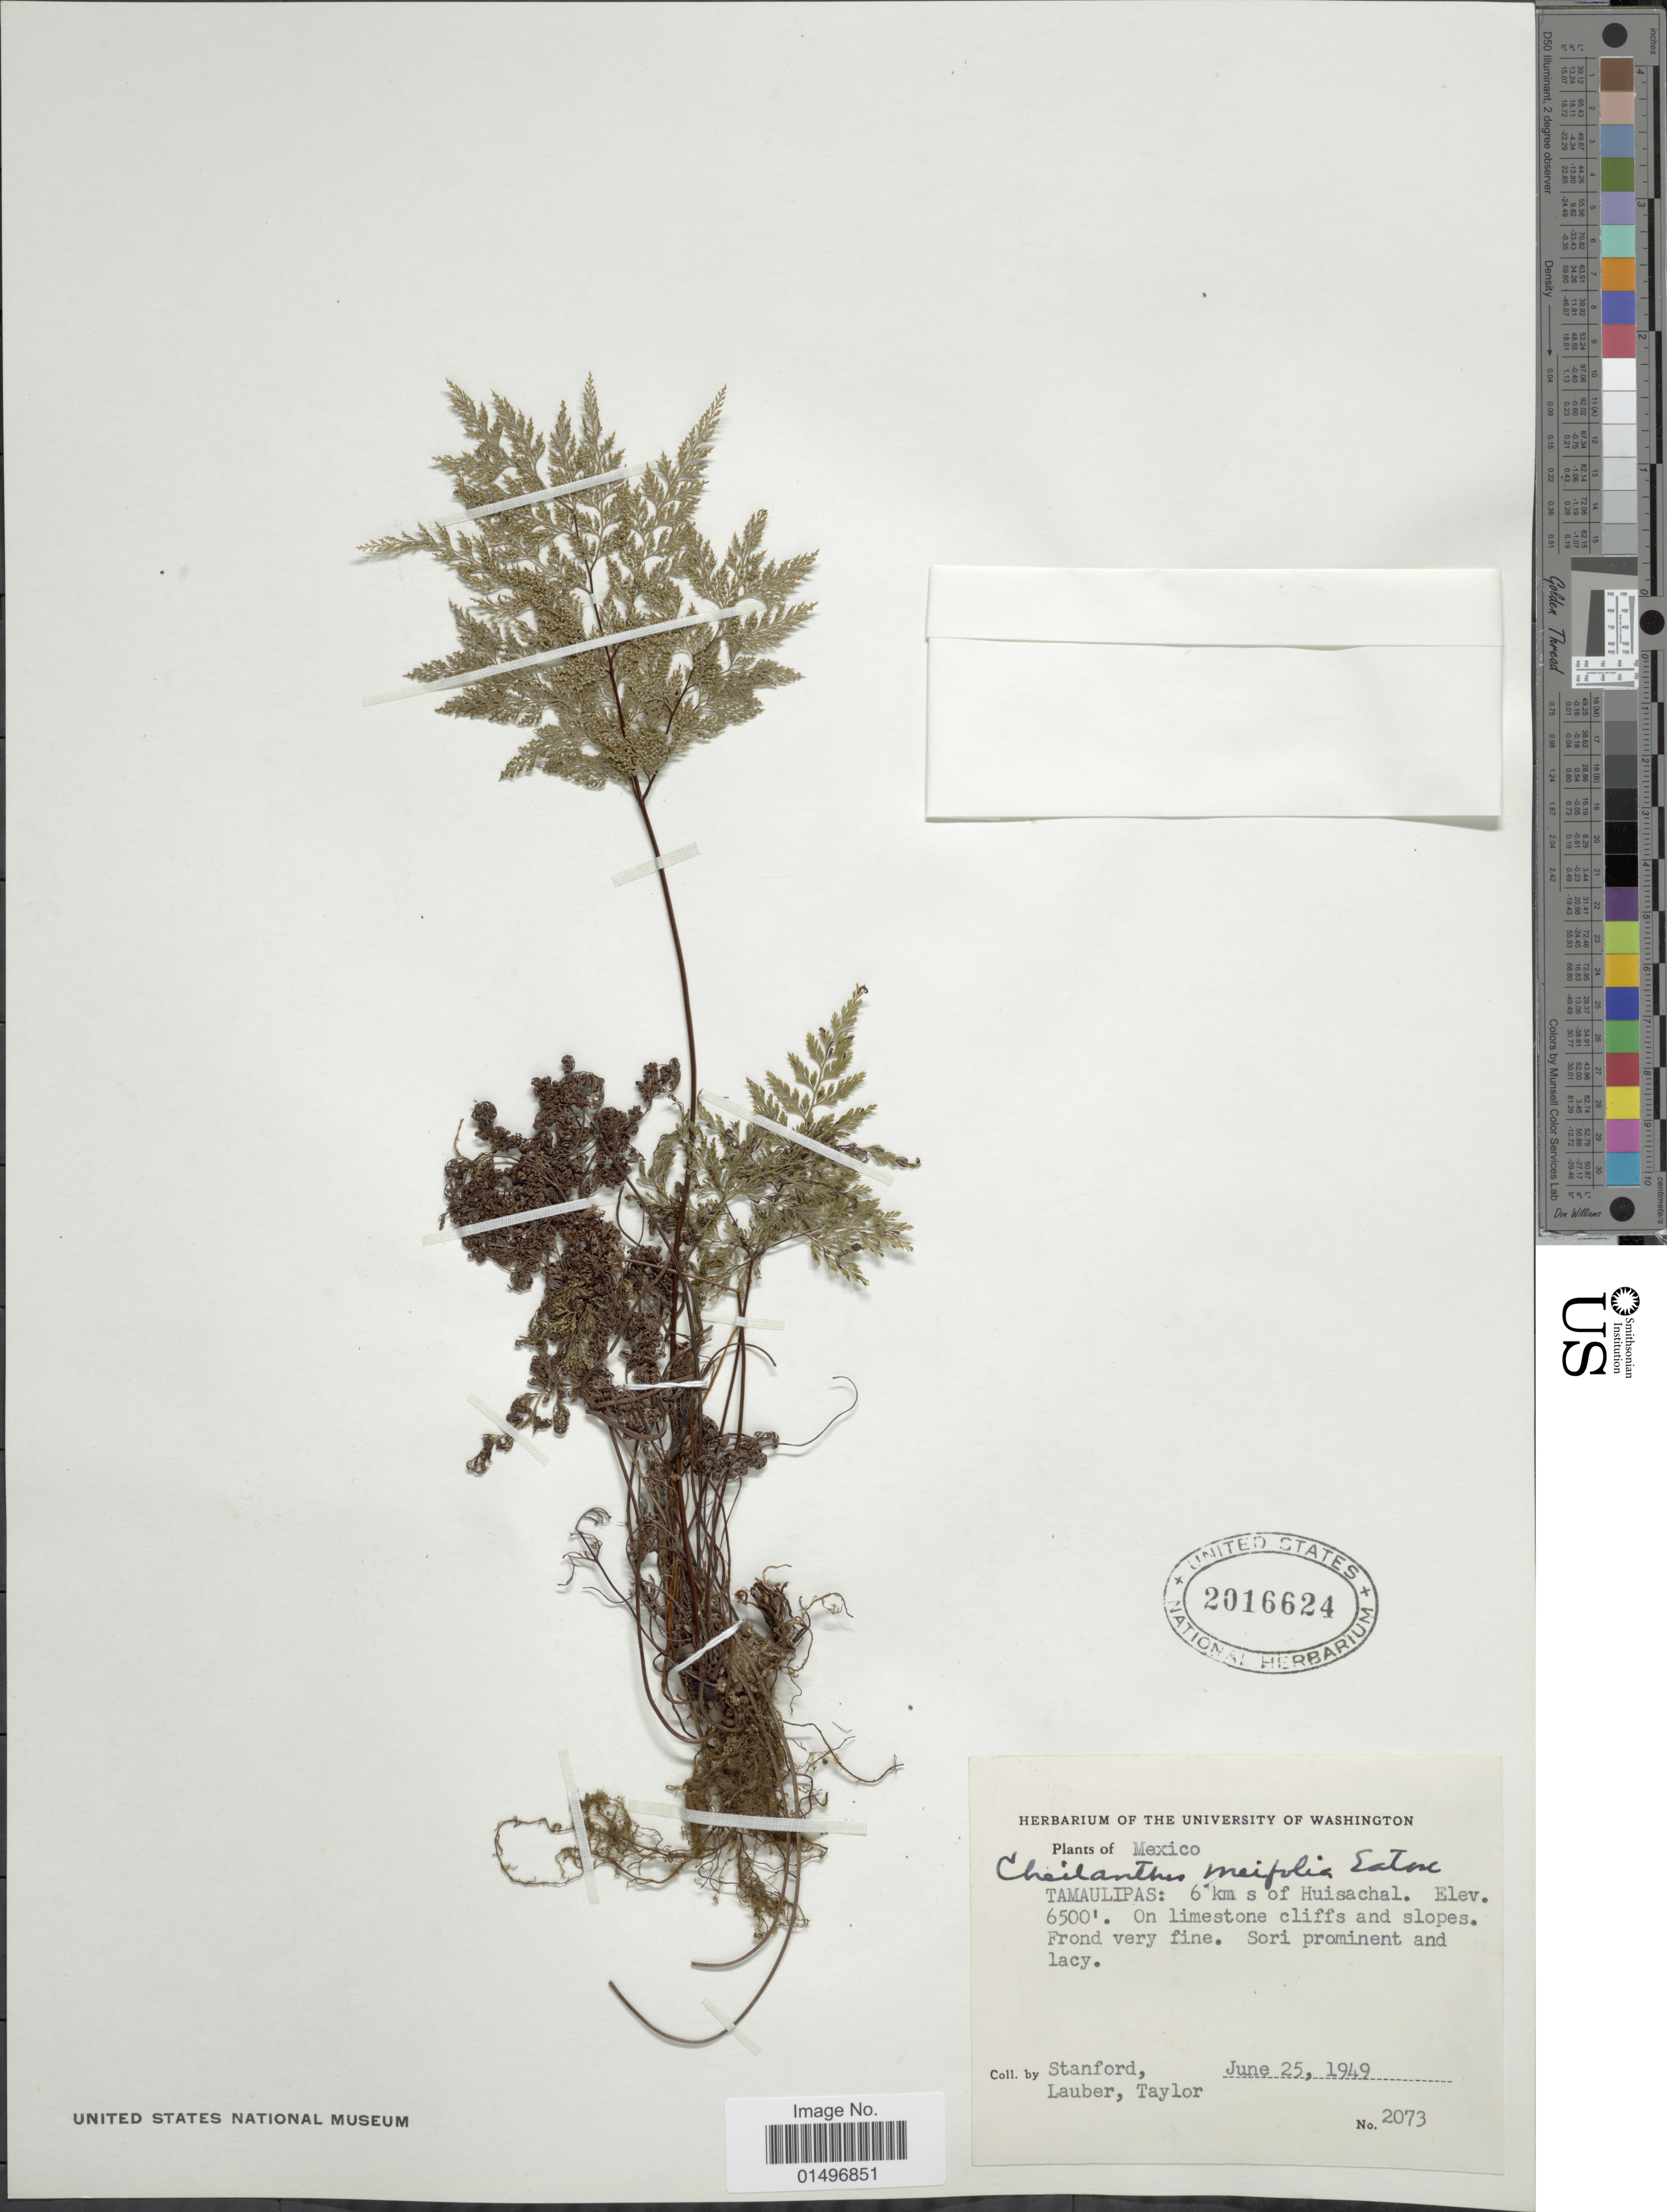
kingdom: Plantae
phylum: Tracheophyta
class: Polypodiopsida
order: Polypodiales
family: Pteridaceae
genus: Aspidotis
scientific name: Aspidotis meifolia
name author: (D.C. Eaton) Pic. Serm.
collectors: -. Stanford, Lauber, -- & -- Taylor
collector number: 2073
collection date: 1949-06-25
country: Mexico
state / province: Tamaulipas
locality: Mexico, Tamaulipas: 6 km s of Huisachal.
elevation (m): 1981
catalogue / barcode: US 2016624